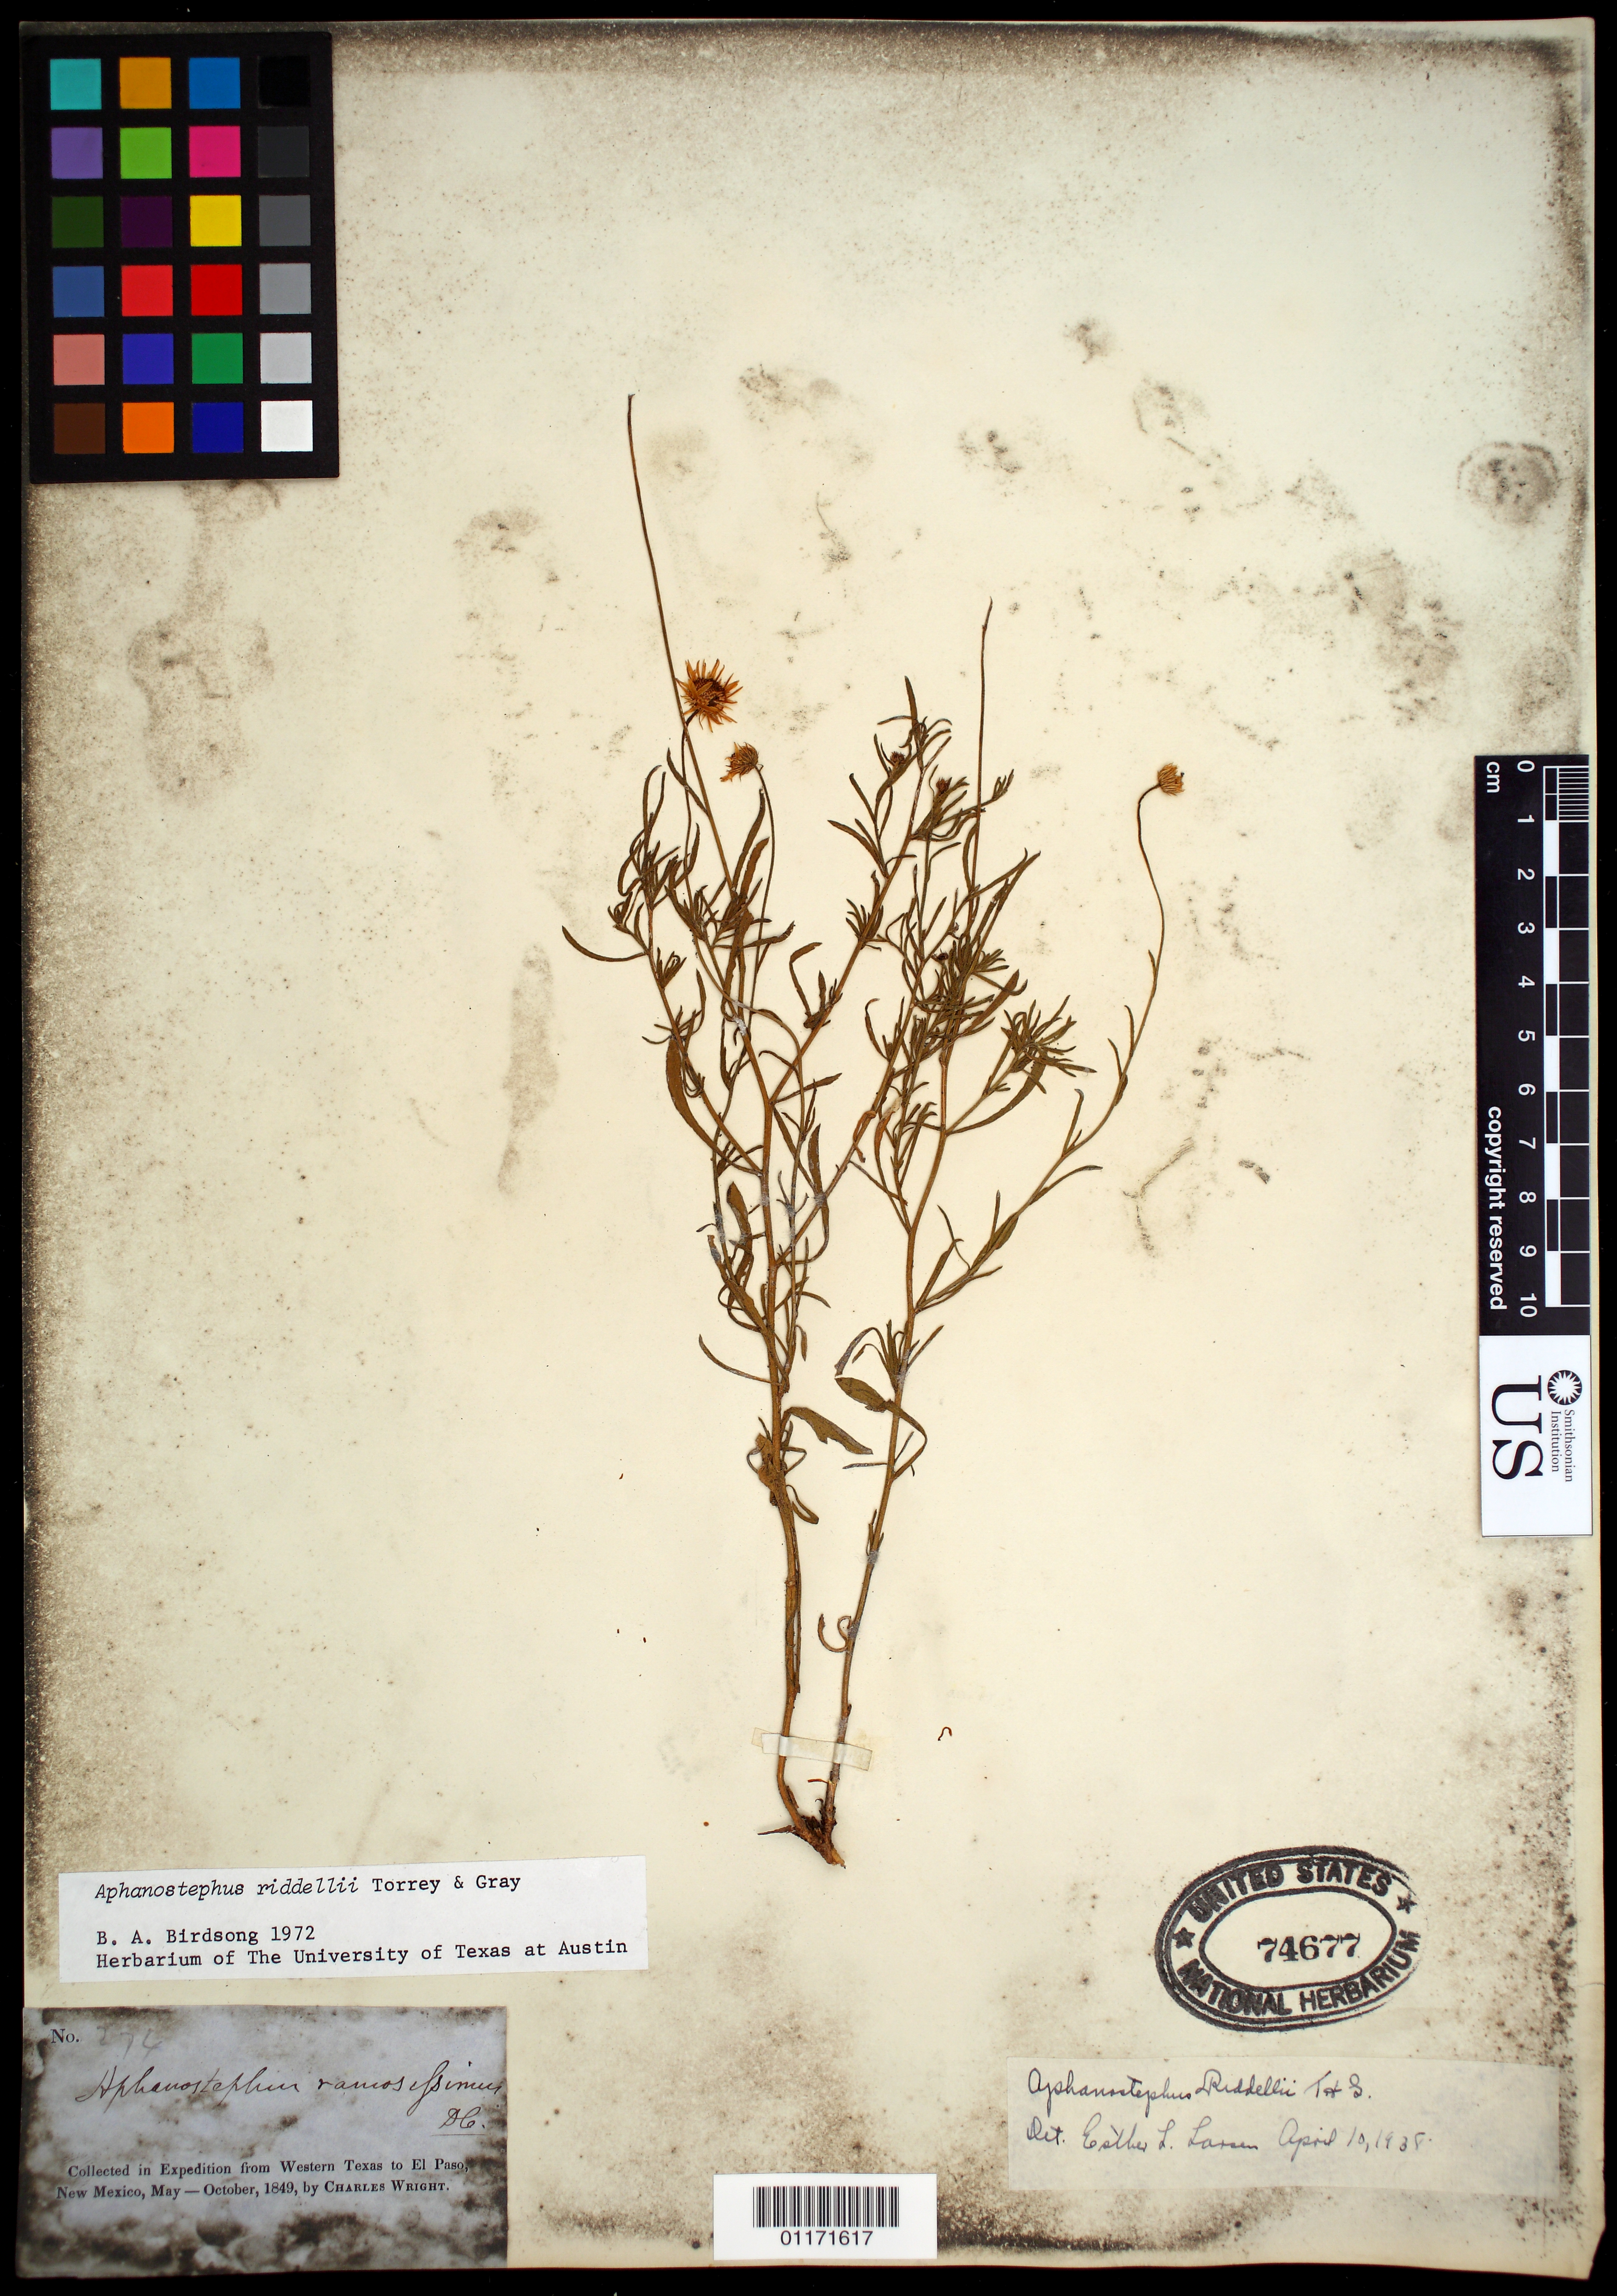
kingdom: Plantae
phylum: Tracheophyta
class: Magnoliopsida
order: Asterales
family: Asteraceae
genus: Aphanostephus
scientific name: Aphanostephus riddellii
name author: Torr. & A. Gray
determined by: Birdsong, A.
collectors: C. Wright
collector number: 274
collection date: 1849-05/1849-10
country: United States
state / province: New Mexico / Texas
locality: from Western Texas to El Paso, New Mexico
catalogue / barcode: US 74677